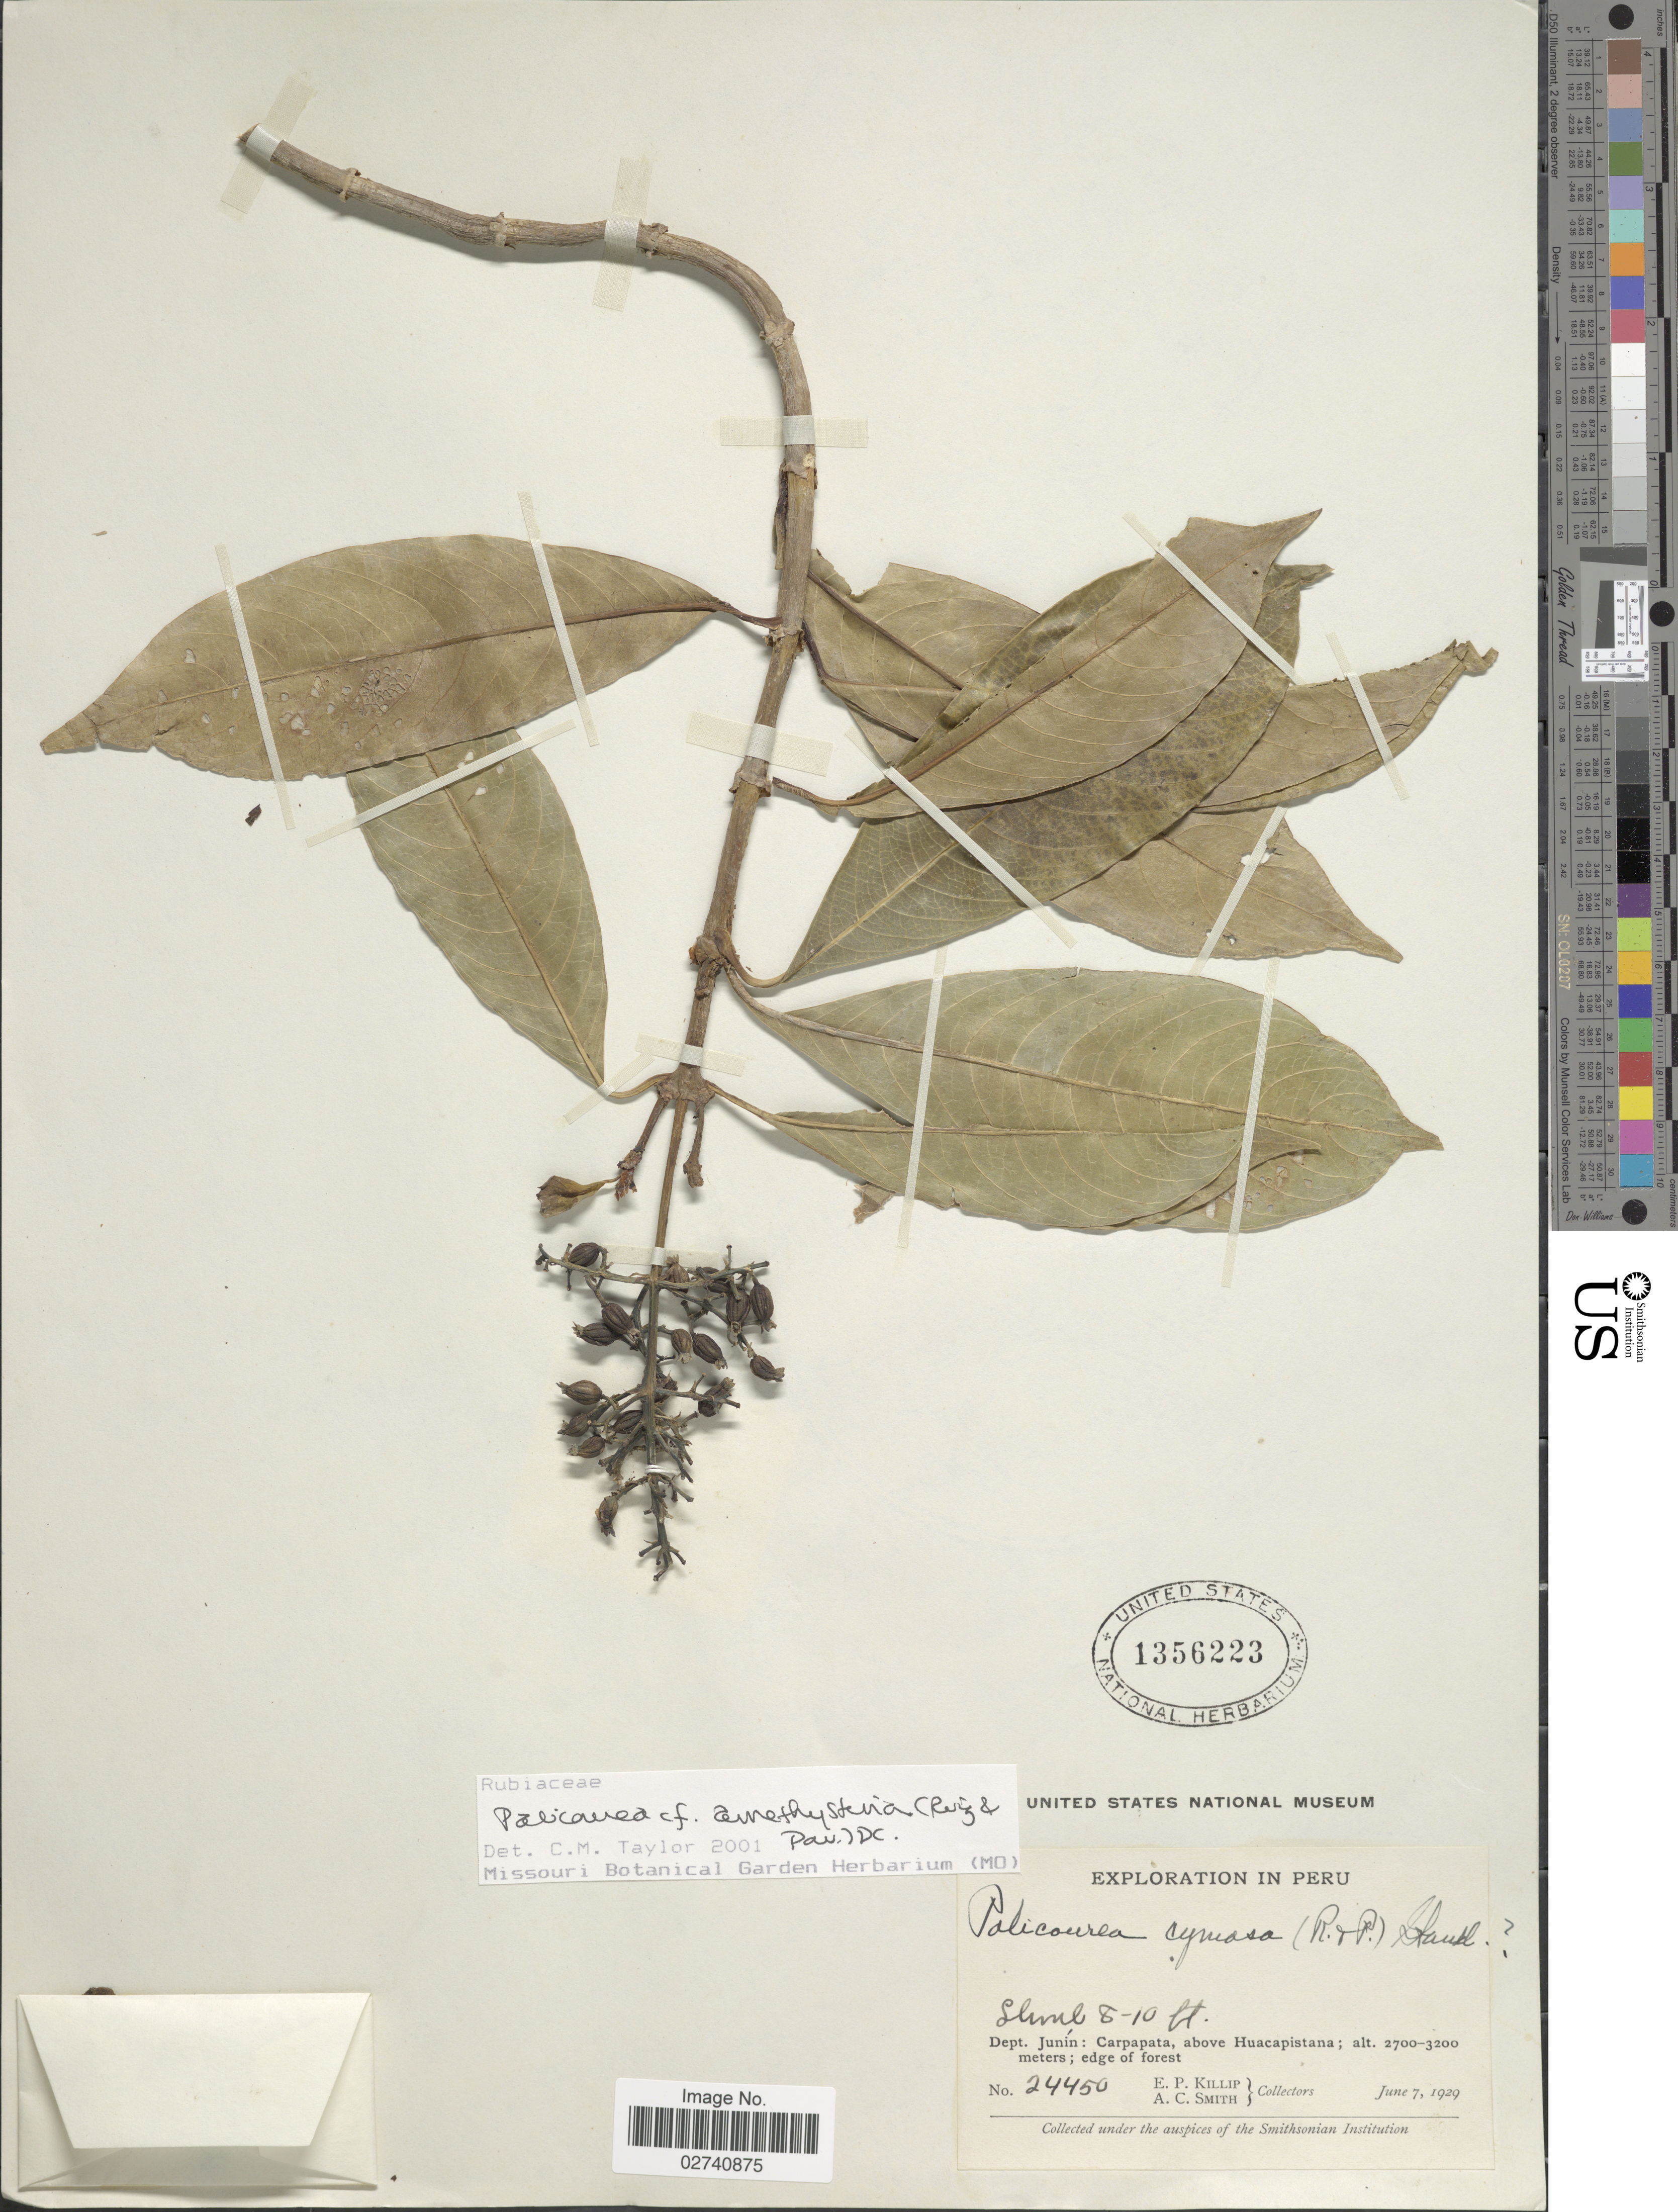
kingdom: Plantae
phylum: Tracheophyta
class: Magnoliopsida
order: Gentianales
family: Rubiaceae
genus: Palicourea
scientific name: Palicourea amethystina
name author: (Ruiz & Pav.) DC.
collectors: E. P. Killip & A. C. Smith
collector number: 24450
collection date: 1929-06-07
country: Peru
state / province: Junín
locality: Carpapata, above Huacapistana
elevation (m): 2700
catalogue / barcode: US 1356223